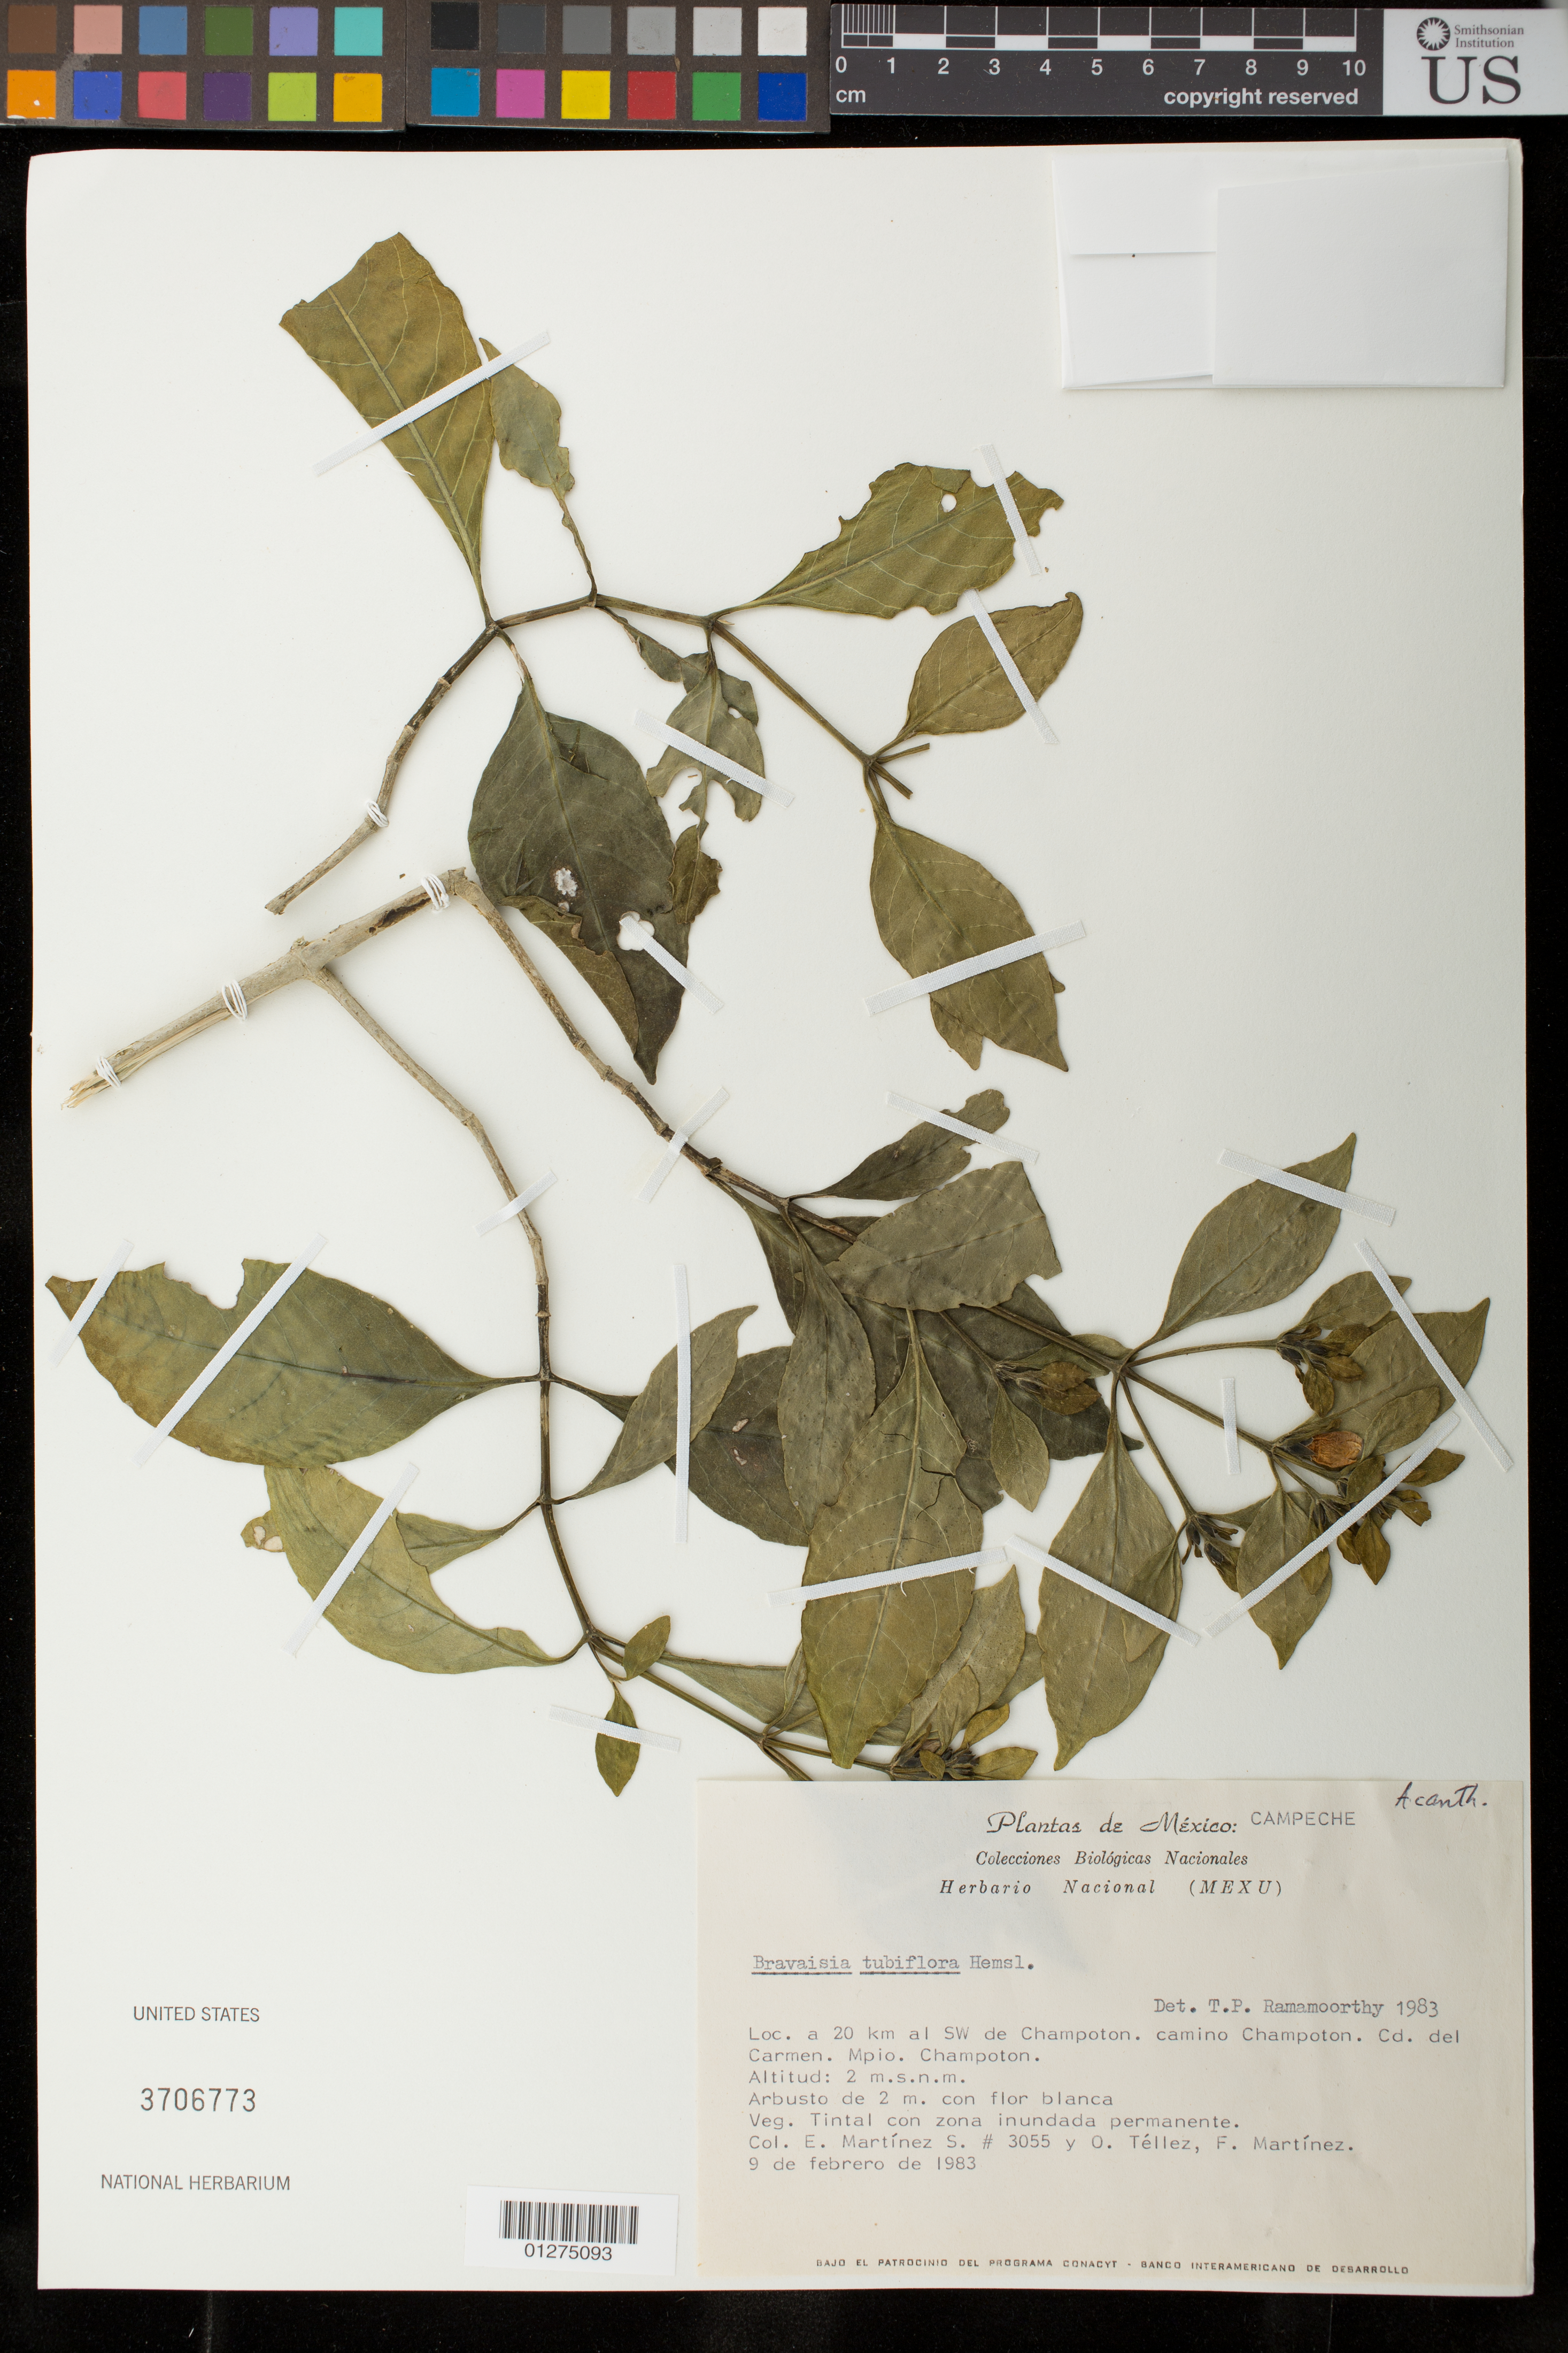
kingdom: Plantae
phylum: Tracheophyta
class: Magnoliopsida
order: Lamiales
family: Acanthaceae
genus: Bravaisia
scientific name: Bravaisia tubiflora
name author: Hemsl.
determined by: Ramamoorthy, T. P.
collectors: E. Martínez S., O. Tellez & F. Martínez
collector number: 3055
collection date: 1983-02-09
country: Mexico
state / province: Campeche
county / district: Champotón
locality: a 20 km al SW de Champoton, camino Champoton, Cd. del Carmen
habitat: tintal con zona inundada permanente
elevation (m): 2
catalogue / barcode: US 3706773